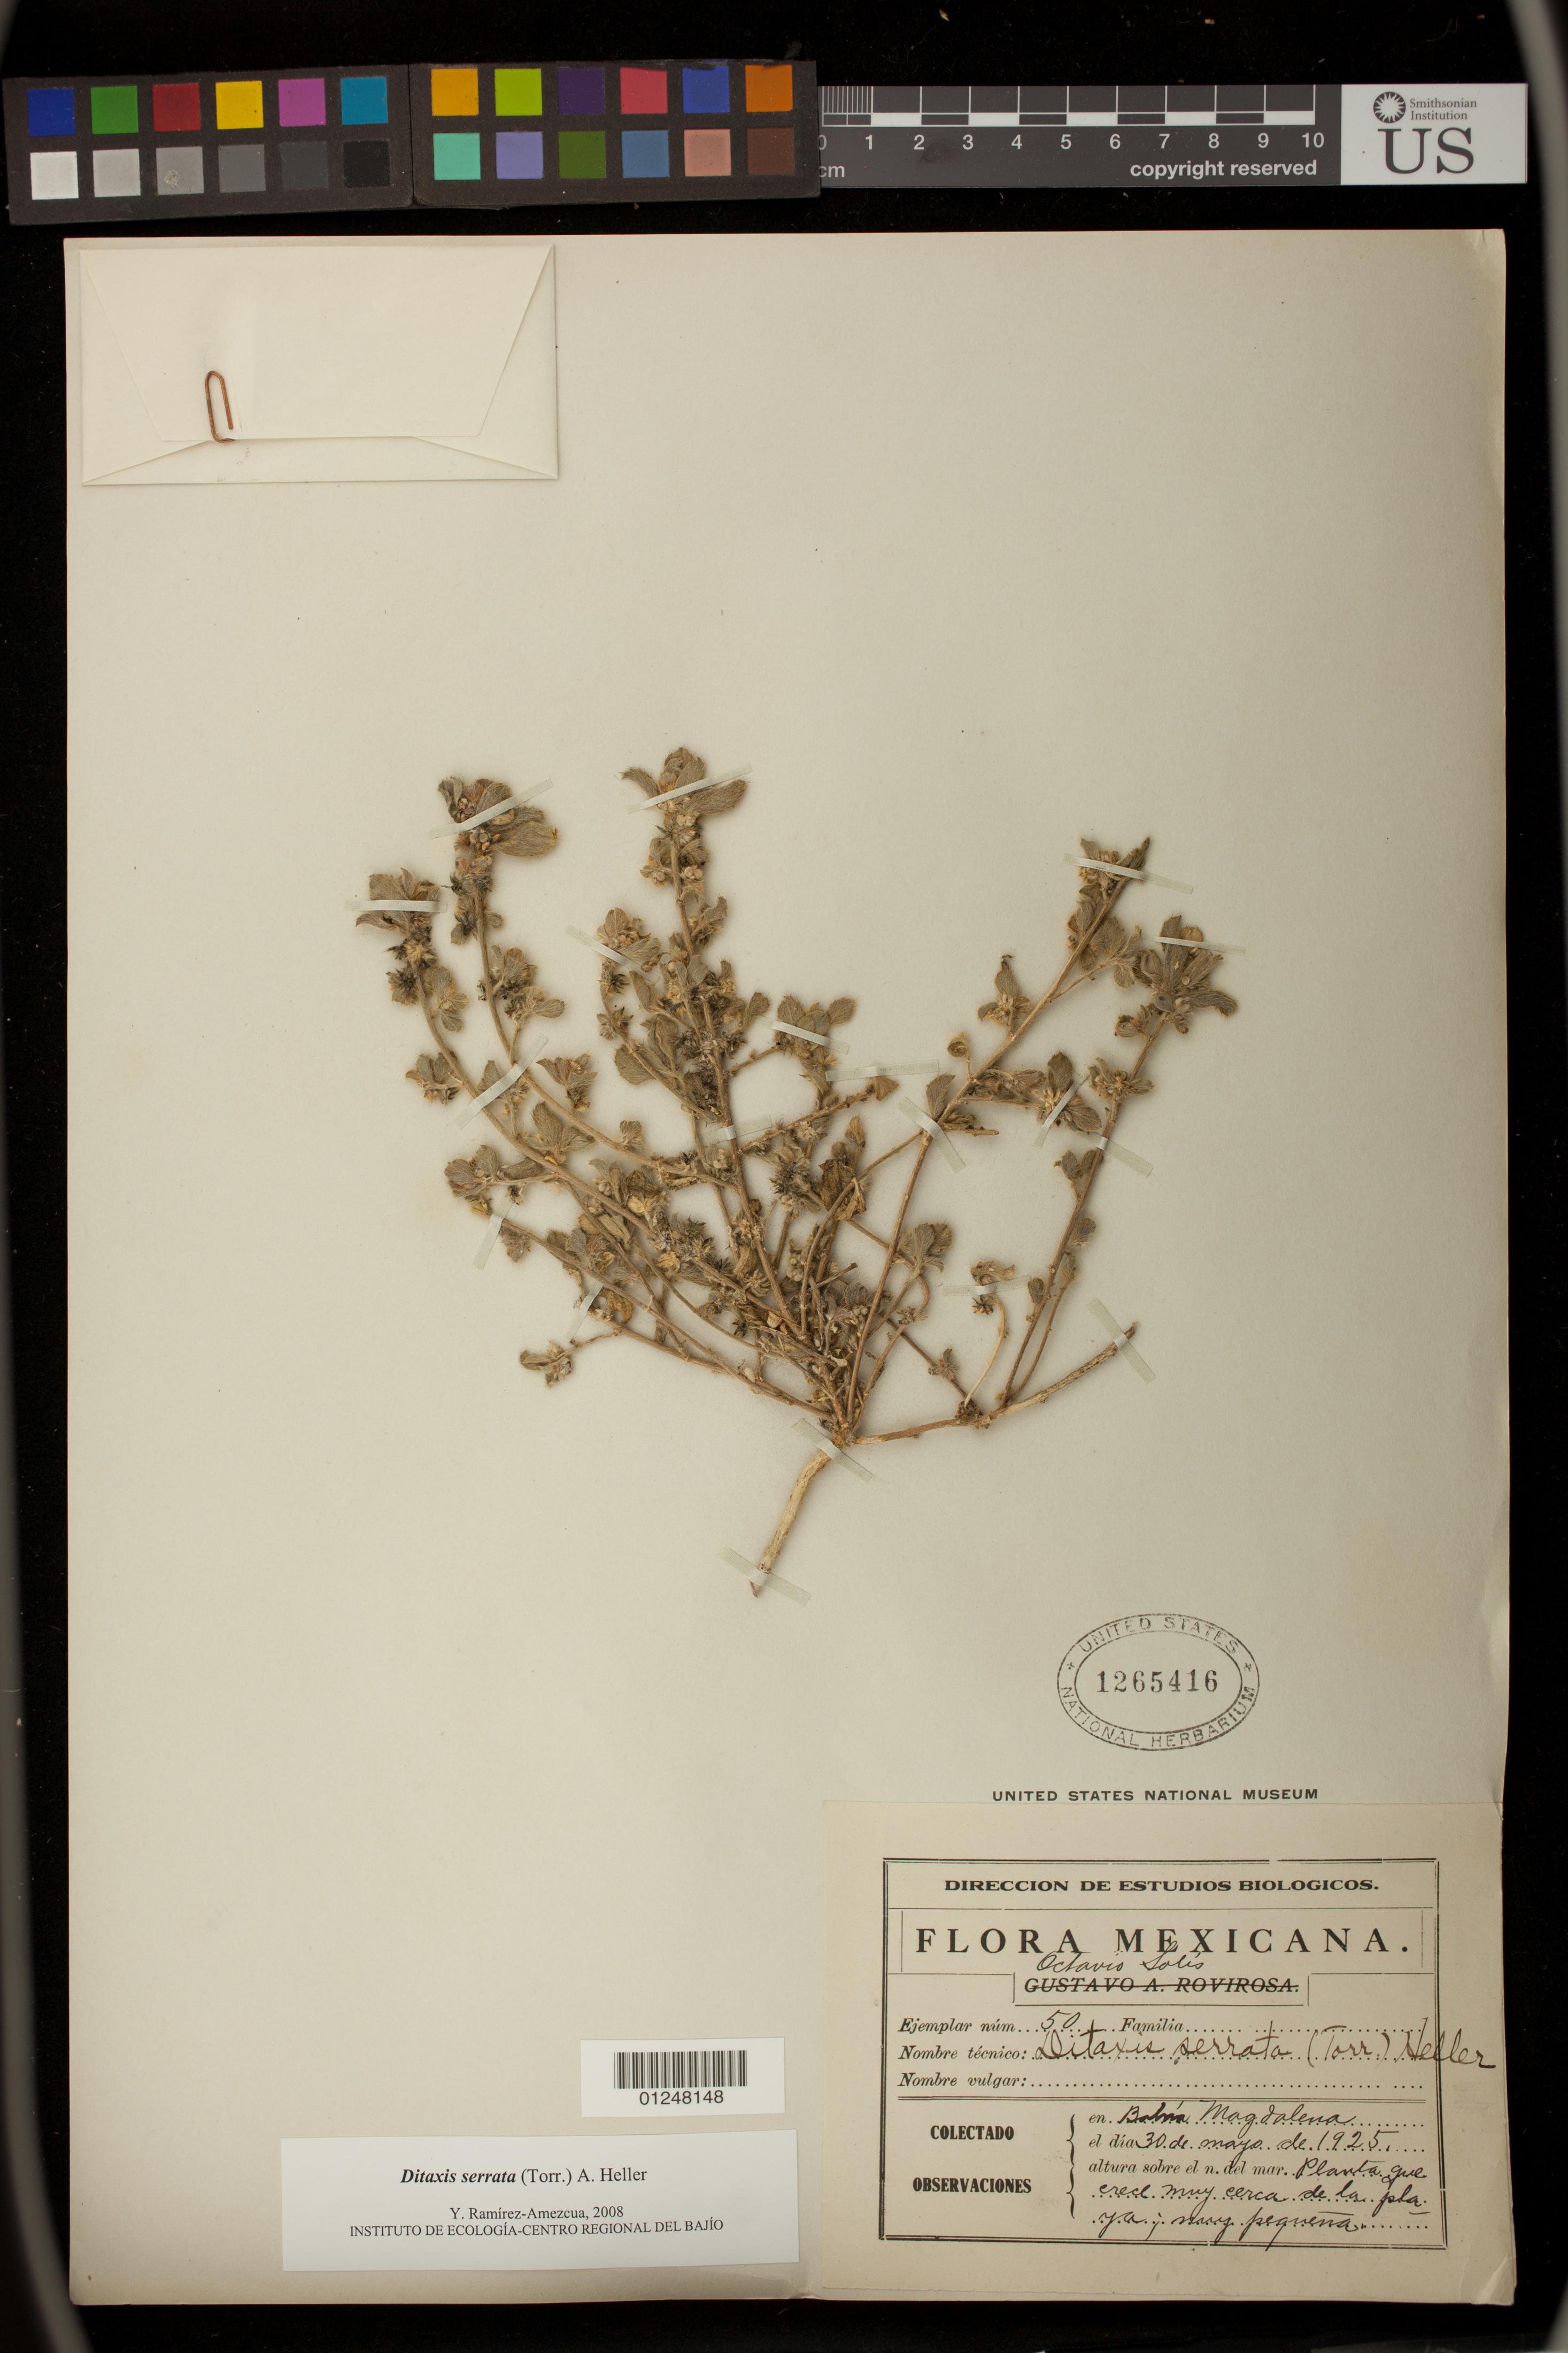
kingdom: Plantae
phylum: Tracheophyta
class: Magnoliopsida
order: Malpighiales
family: Euphorbiaceae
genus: Ditaxis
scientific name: Ditaxis serrata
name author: (Torr.) A. Heller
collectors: O. Solis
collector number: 50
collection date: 1925-05-30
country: Mexico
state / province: Baja California Sur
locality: Bahia Magdalena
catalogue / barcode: US 1265416